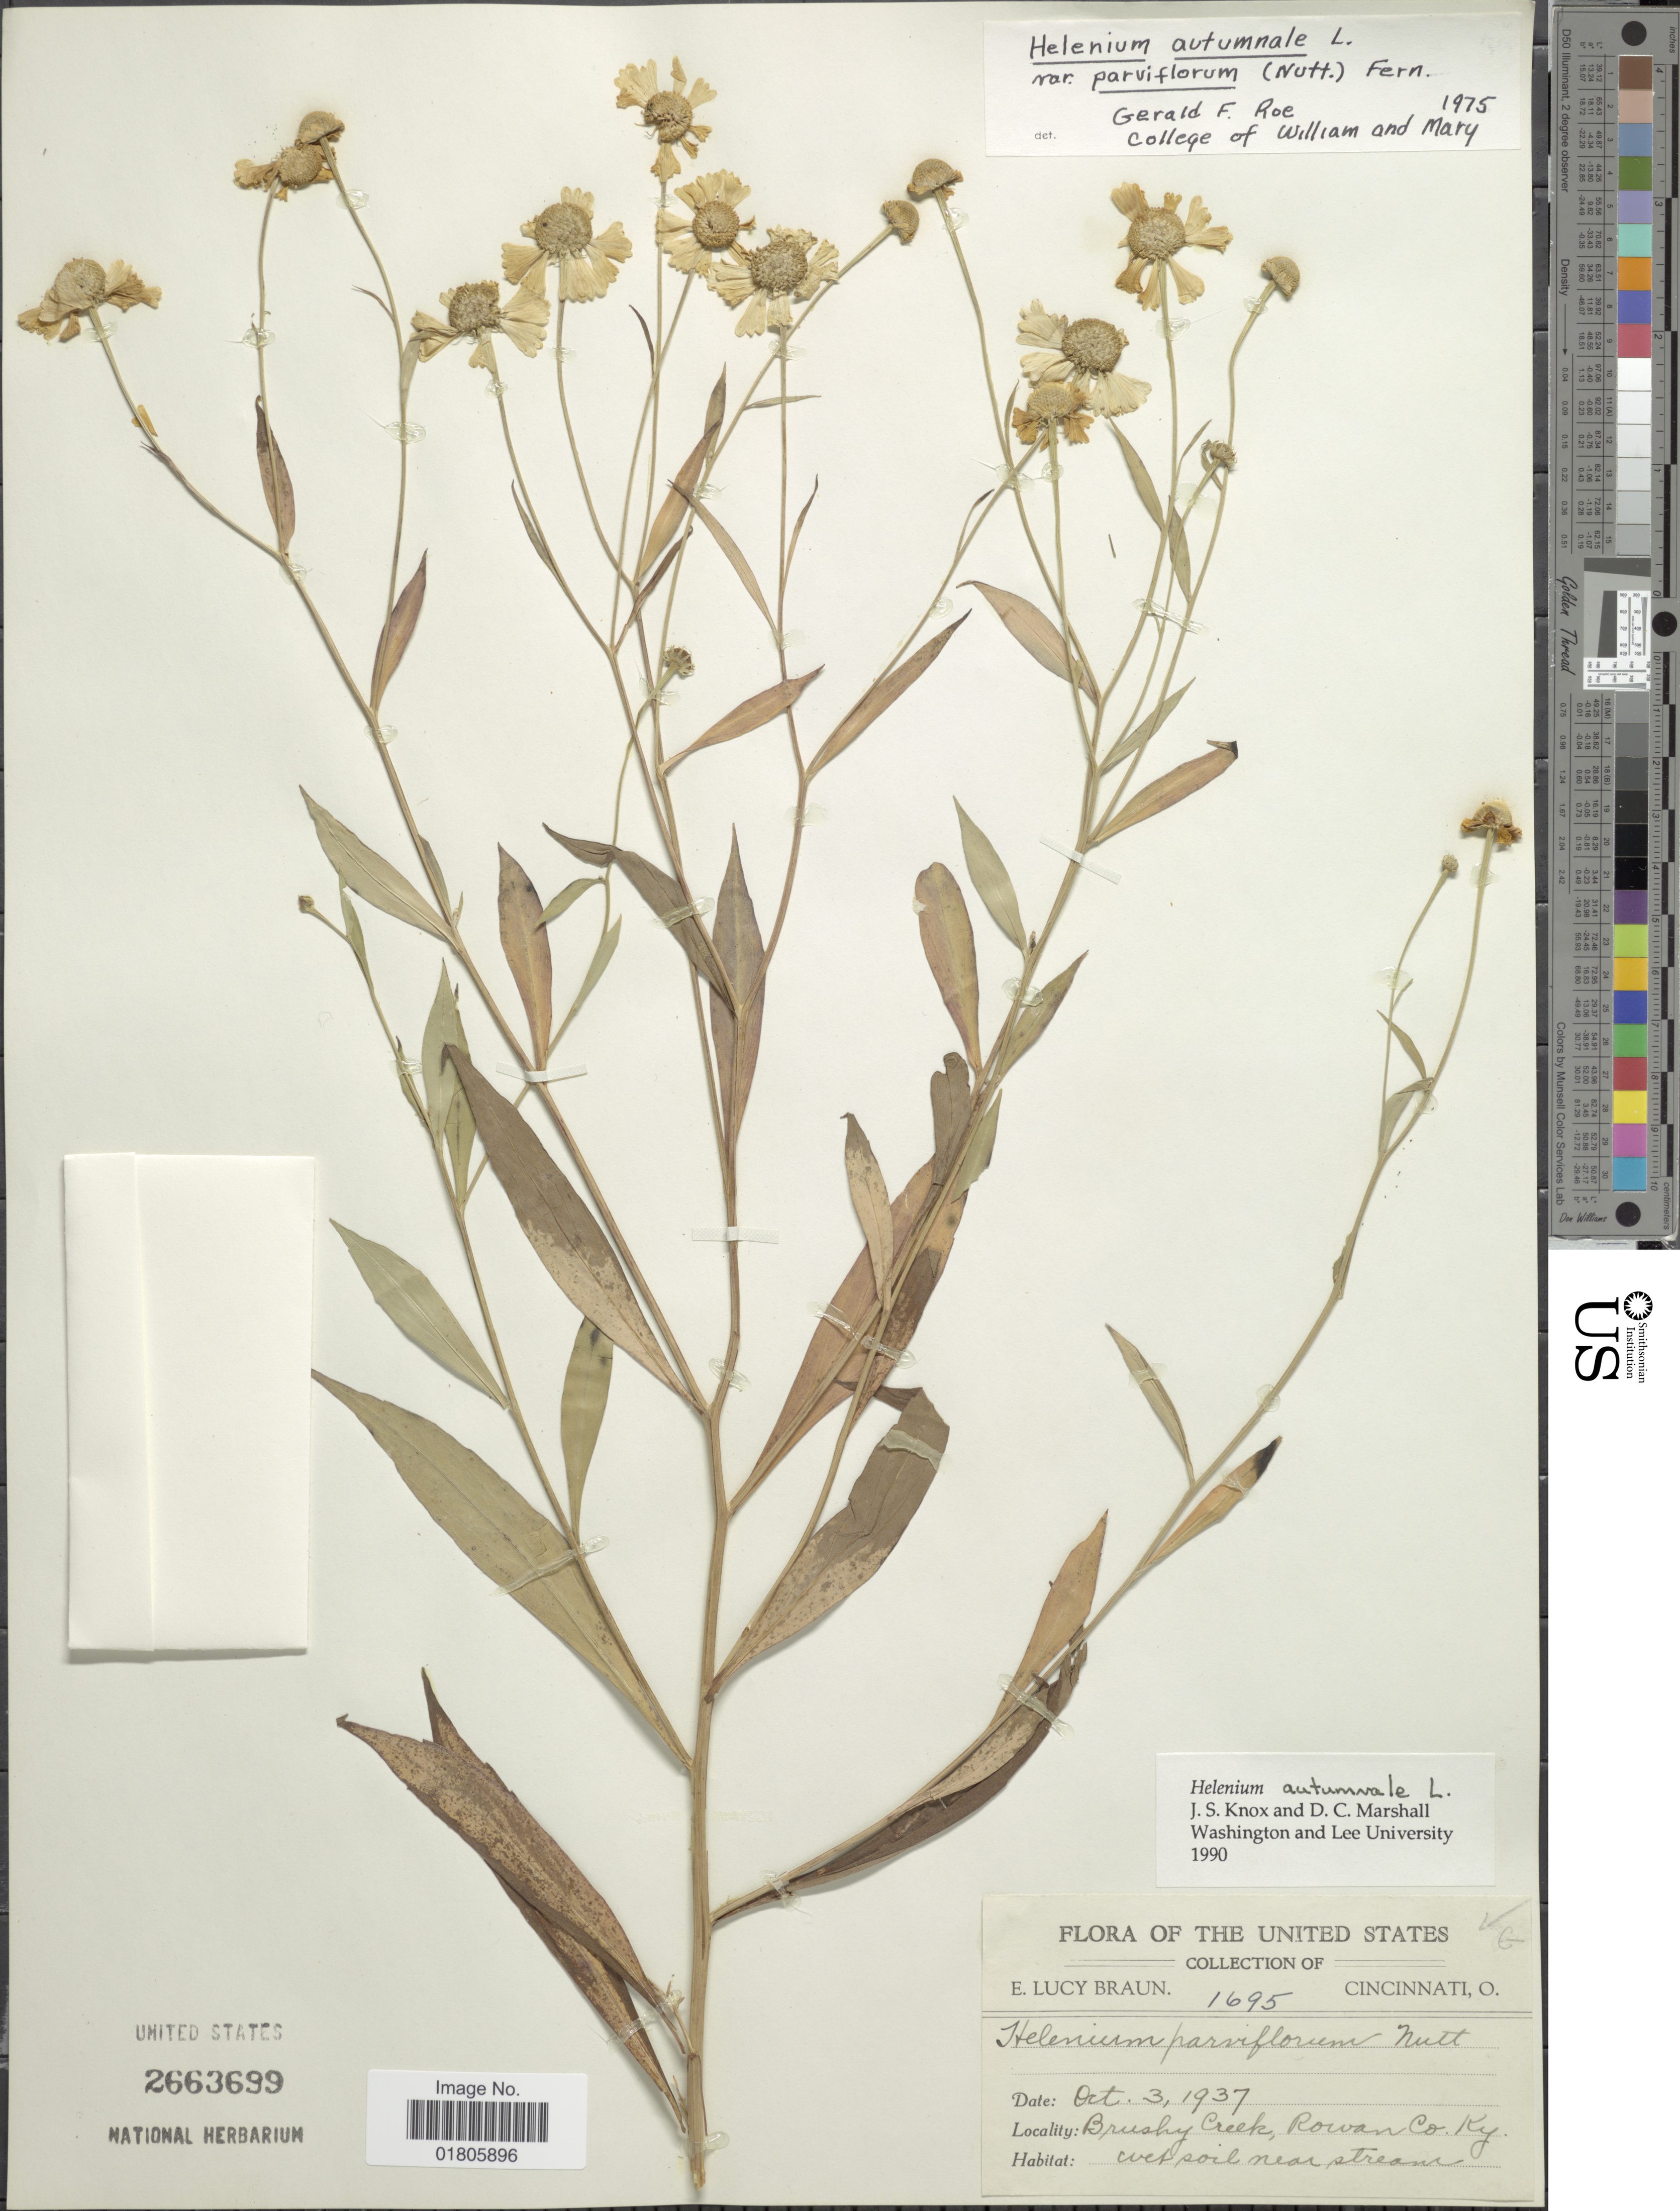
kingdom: Plantae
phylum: Tracheophyta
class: Magnoliopsida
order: Asterales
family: Asteraceae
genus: Helenium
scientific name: Helenium autumnale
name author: L.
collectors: E. L. Braun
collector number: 1695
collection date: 1937-10-03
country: United States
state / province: Kentucky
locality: Brushy Creek, Rowan Co.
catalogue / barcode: US 2663699